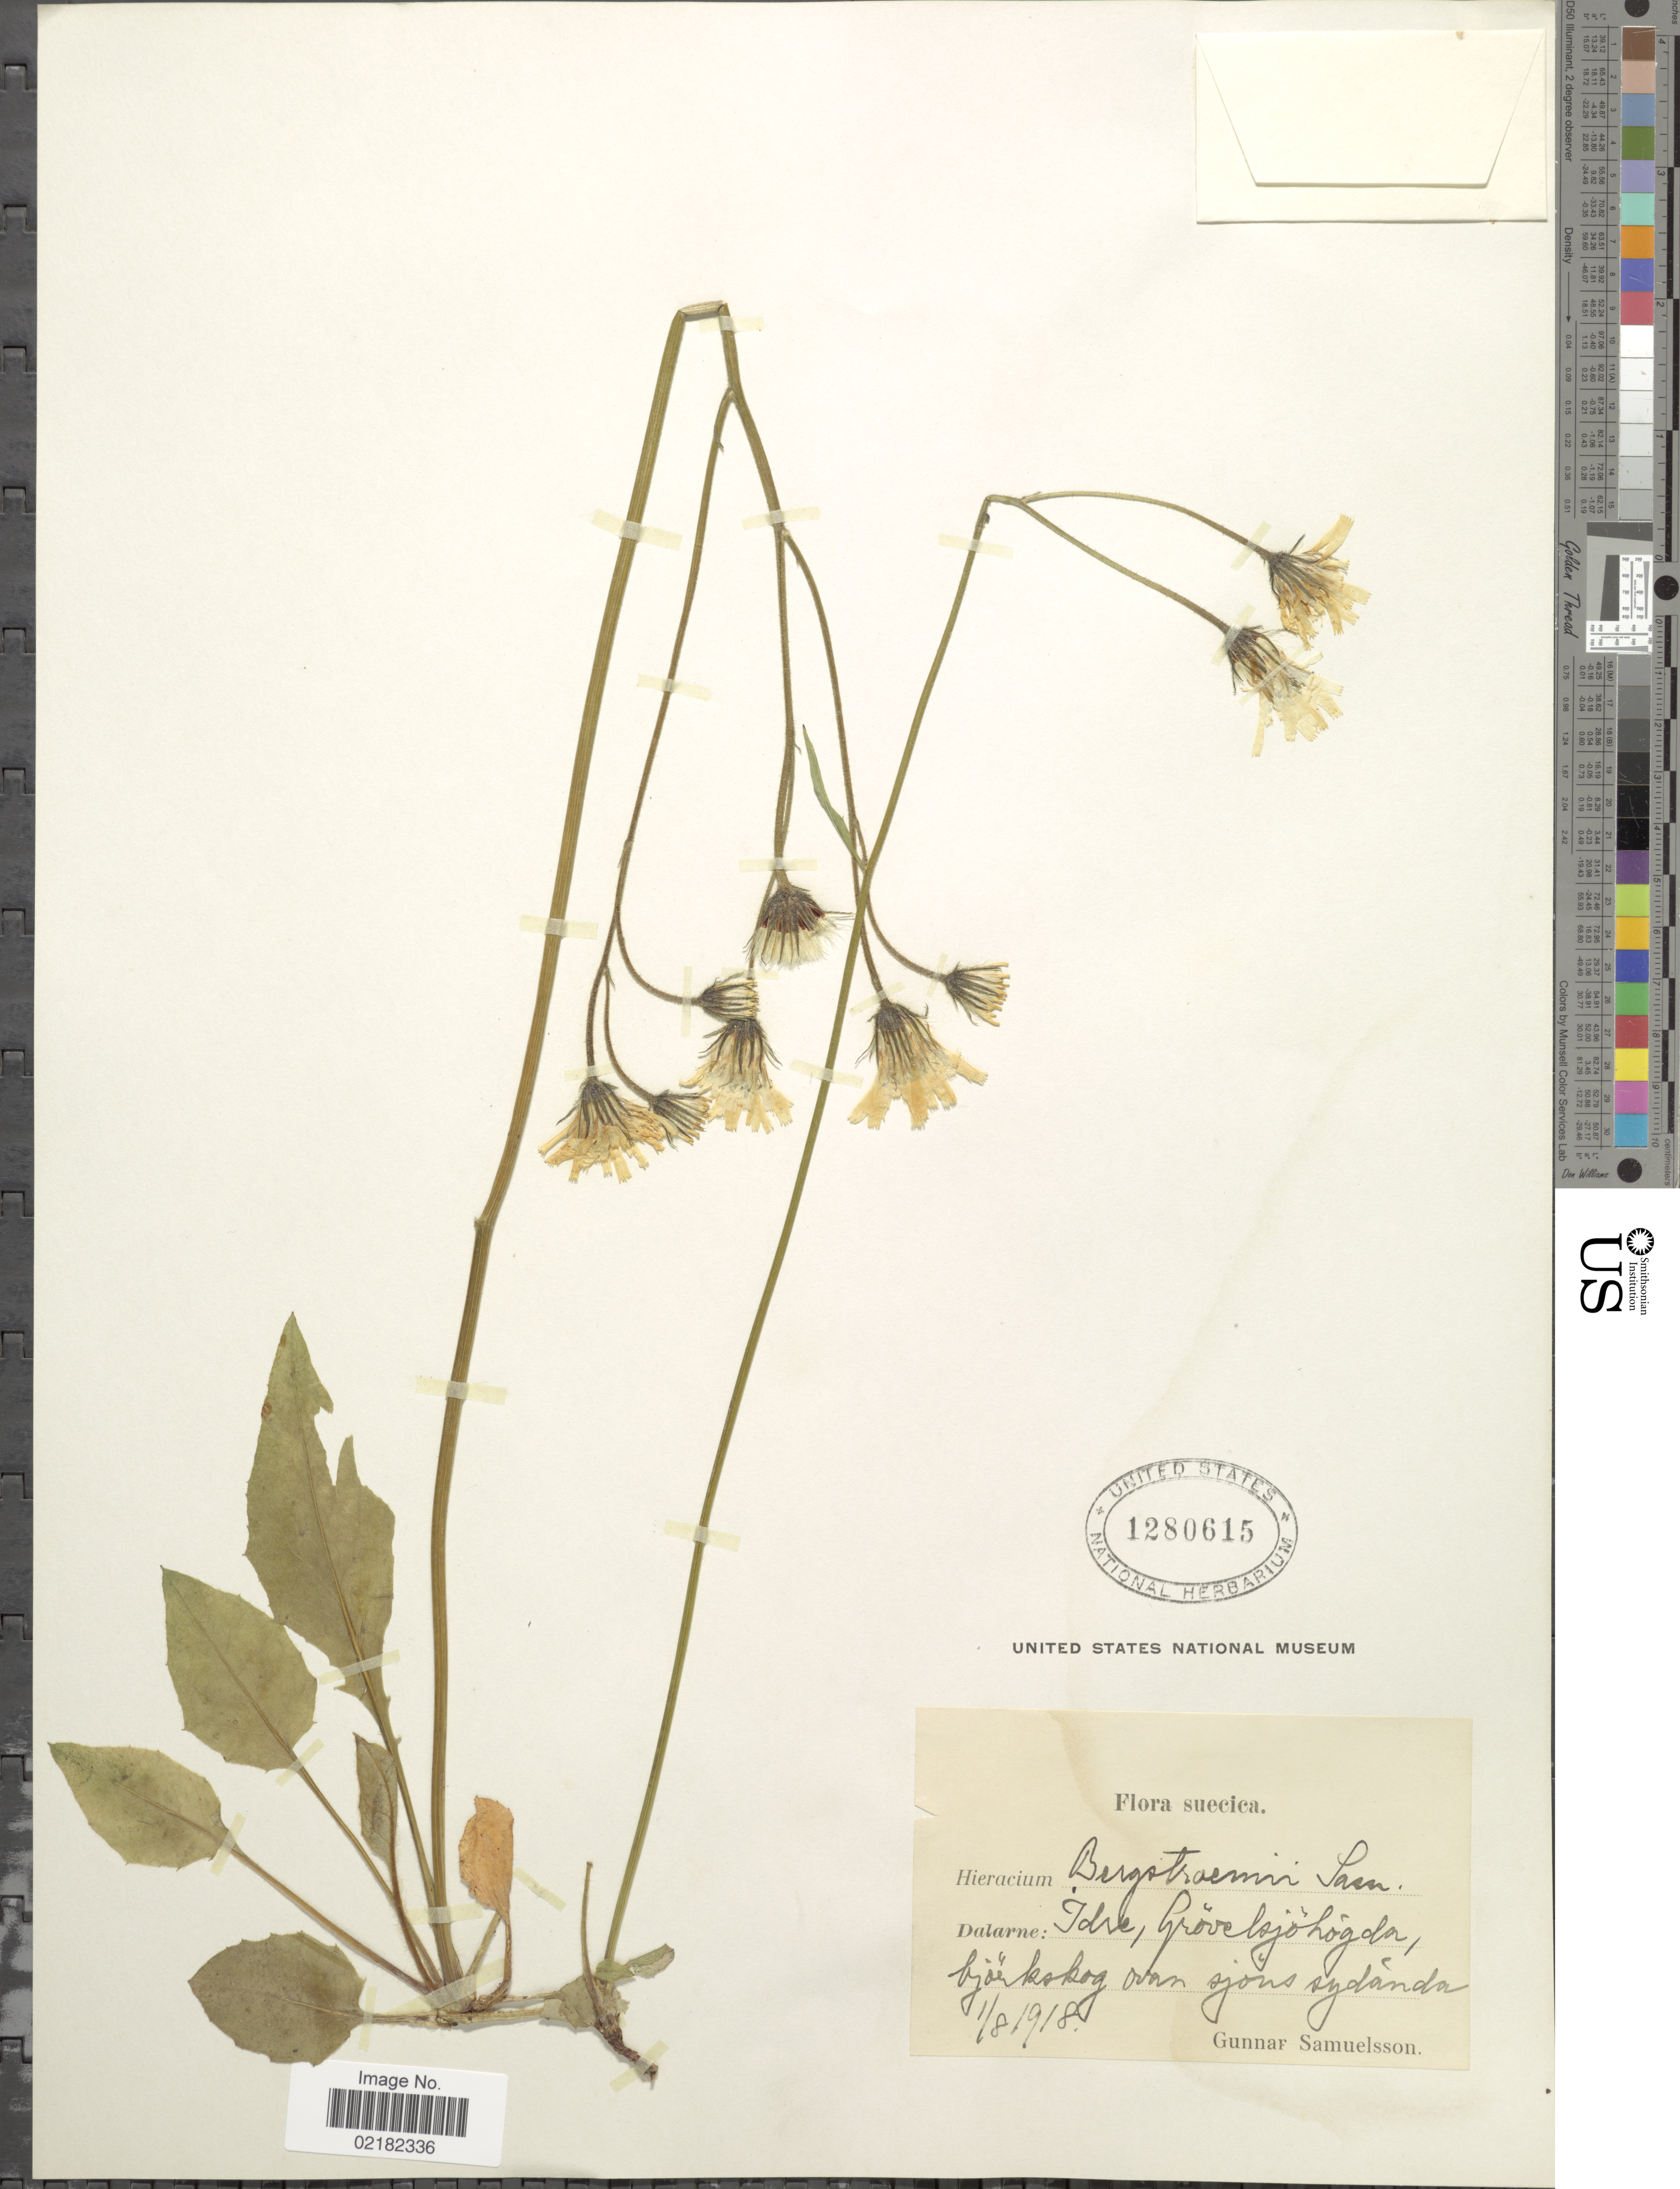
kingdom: Plantae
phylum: Tracheophyta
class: Magnoliopsida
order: Asterales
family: Asteraceae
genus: Hieracium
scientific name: Hieracium bergstroemii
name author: Sam.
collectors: G. Samuelsson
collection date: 1918-08-01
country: Sweden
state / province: Dalarna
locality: Idre, Grövelsjön Högda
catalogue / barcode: US 1280615